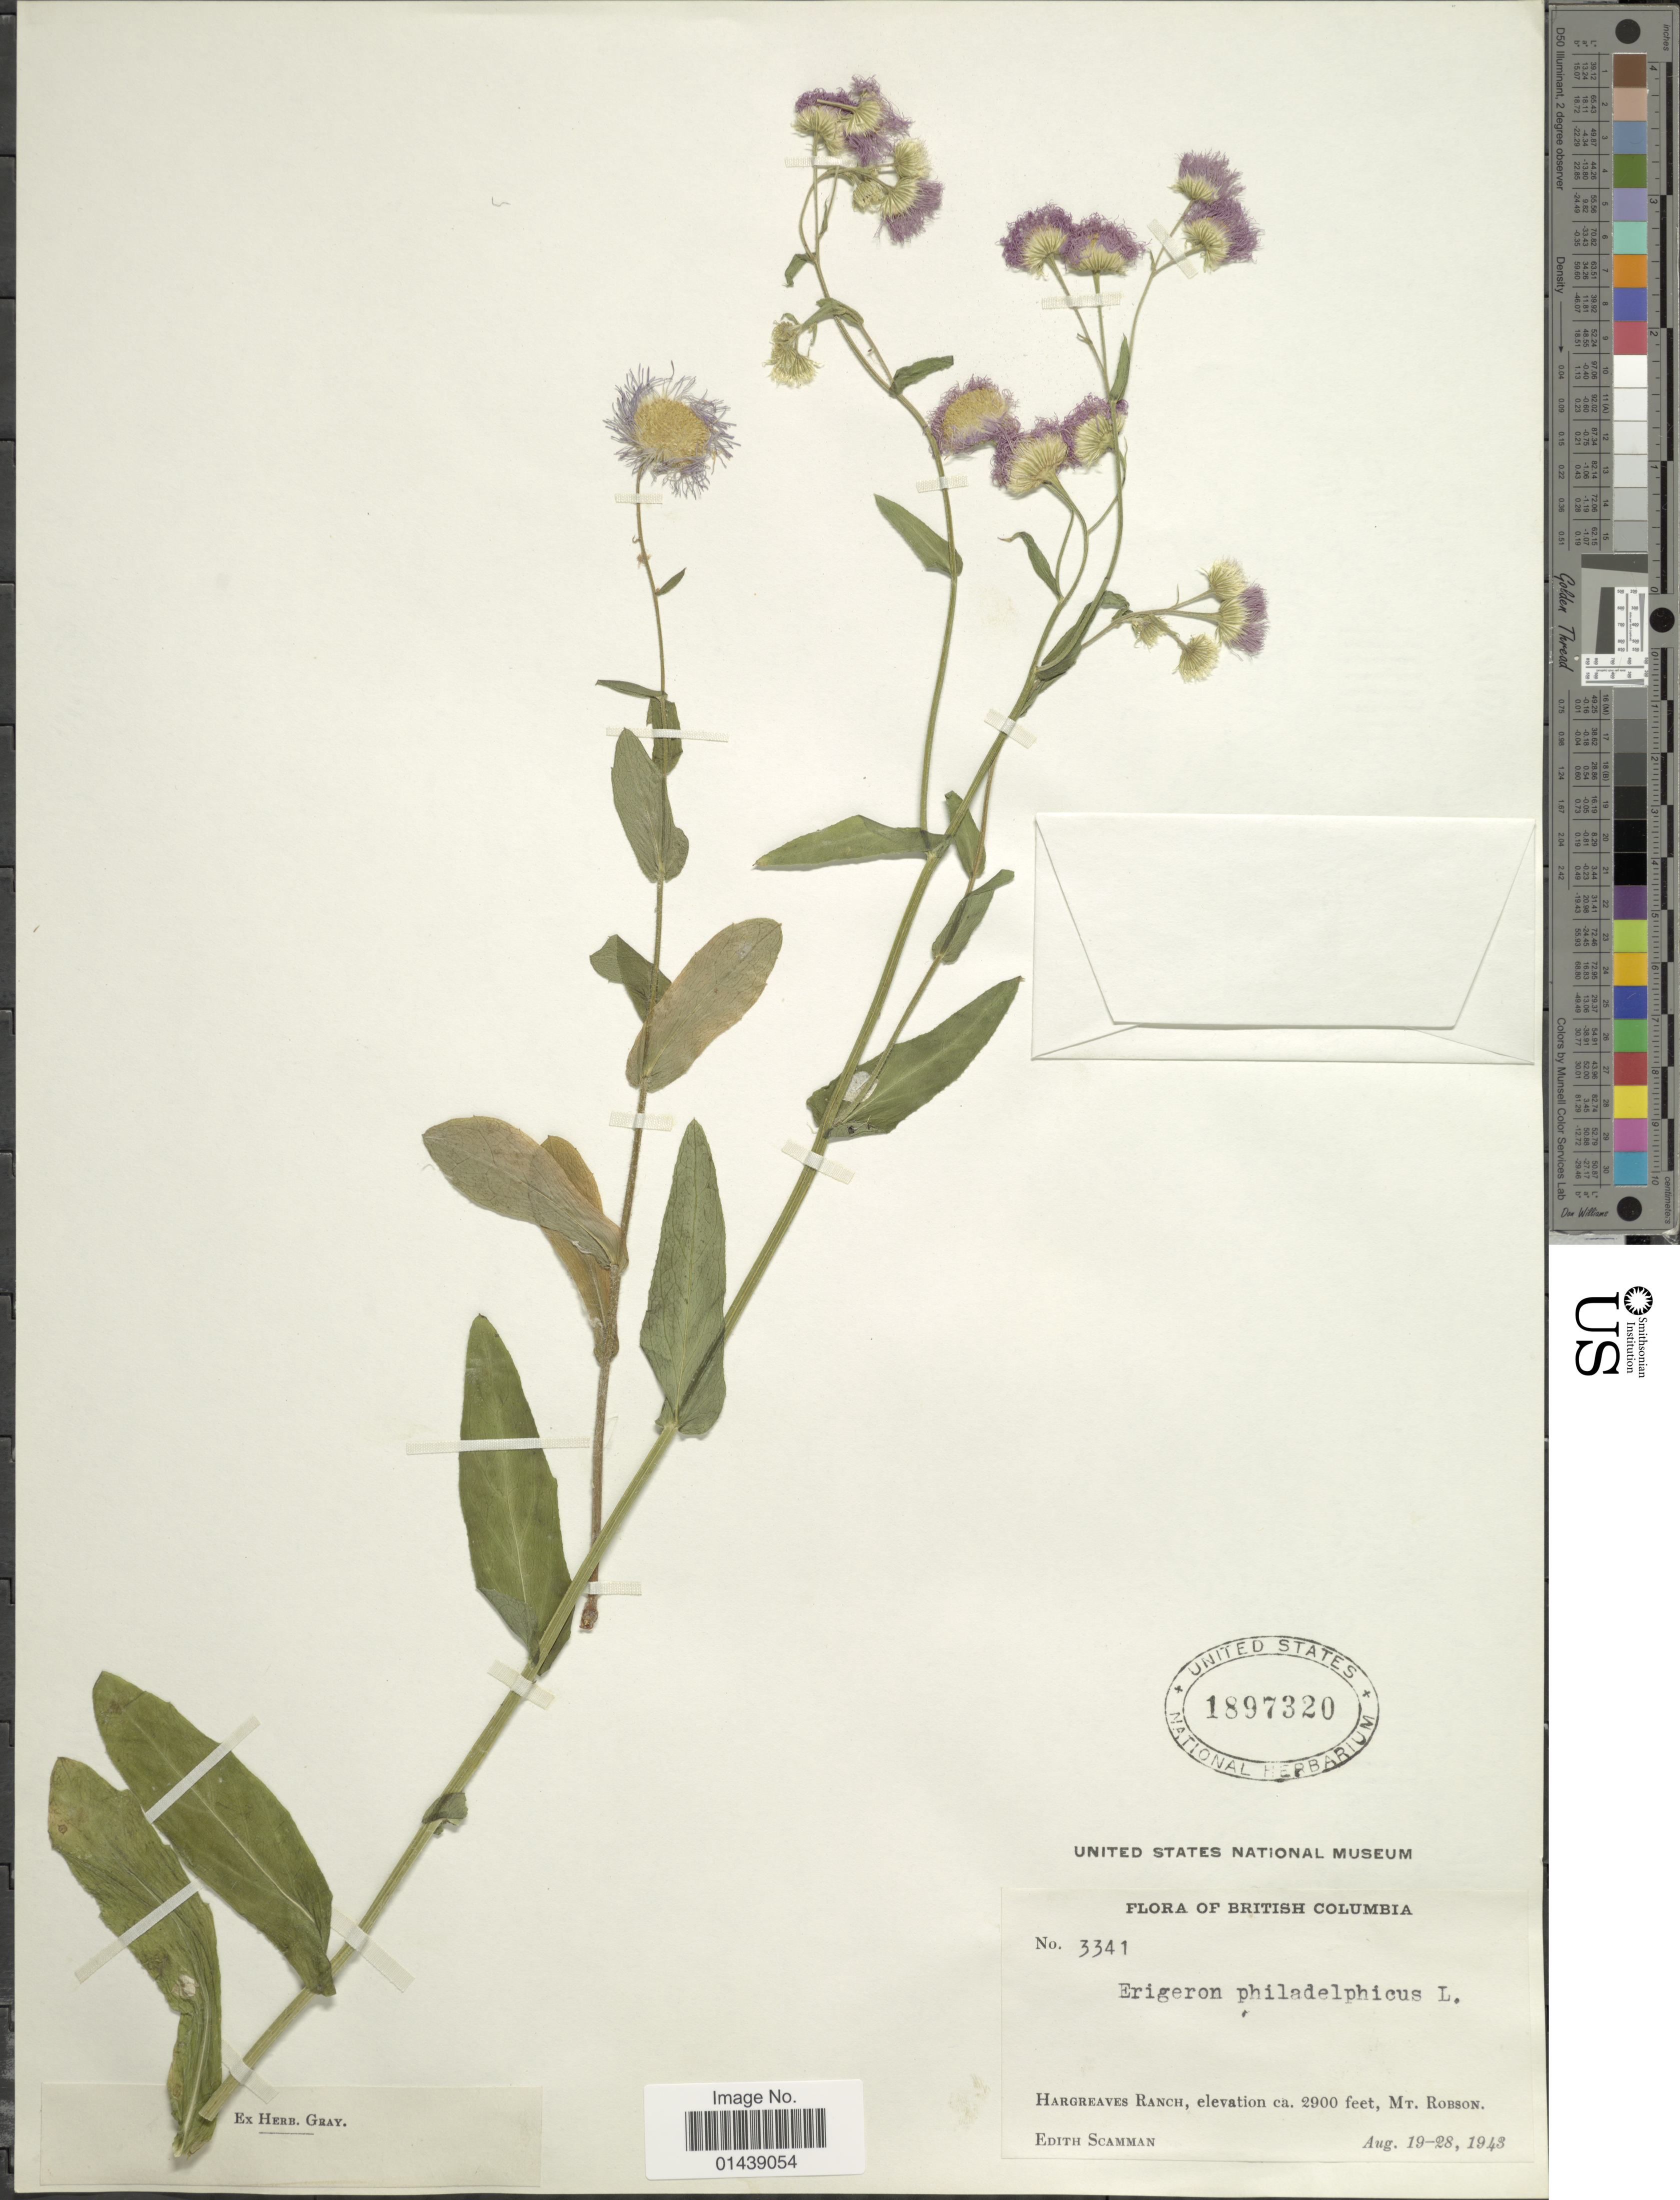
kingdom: Plantae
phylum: Tracheophyta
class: Magnoliopsida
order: Asterales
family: Asteraceae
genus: Erigeron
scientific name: Erigeron philadelphicus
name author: L.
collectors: E. Scamman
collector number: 3341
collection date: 1943-08-19/1943-08-28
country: Canada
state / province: British Columbia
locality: Hargreaves Ranch, Mt. Robson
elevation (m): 884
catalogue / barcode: US 1897320